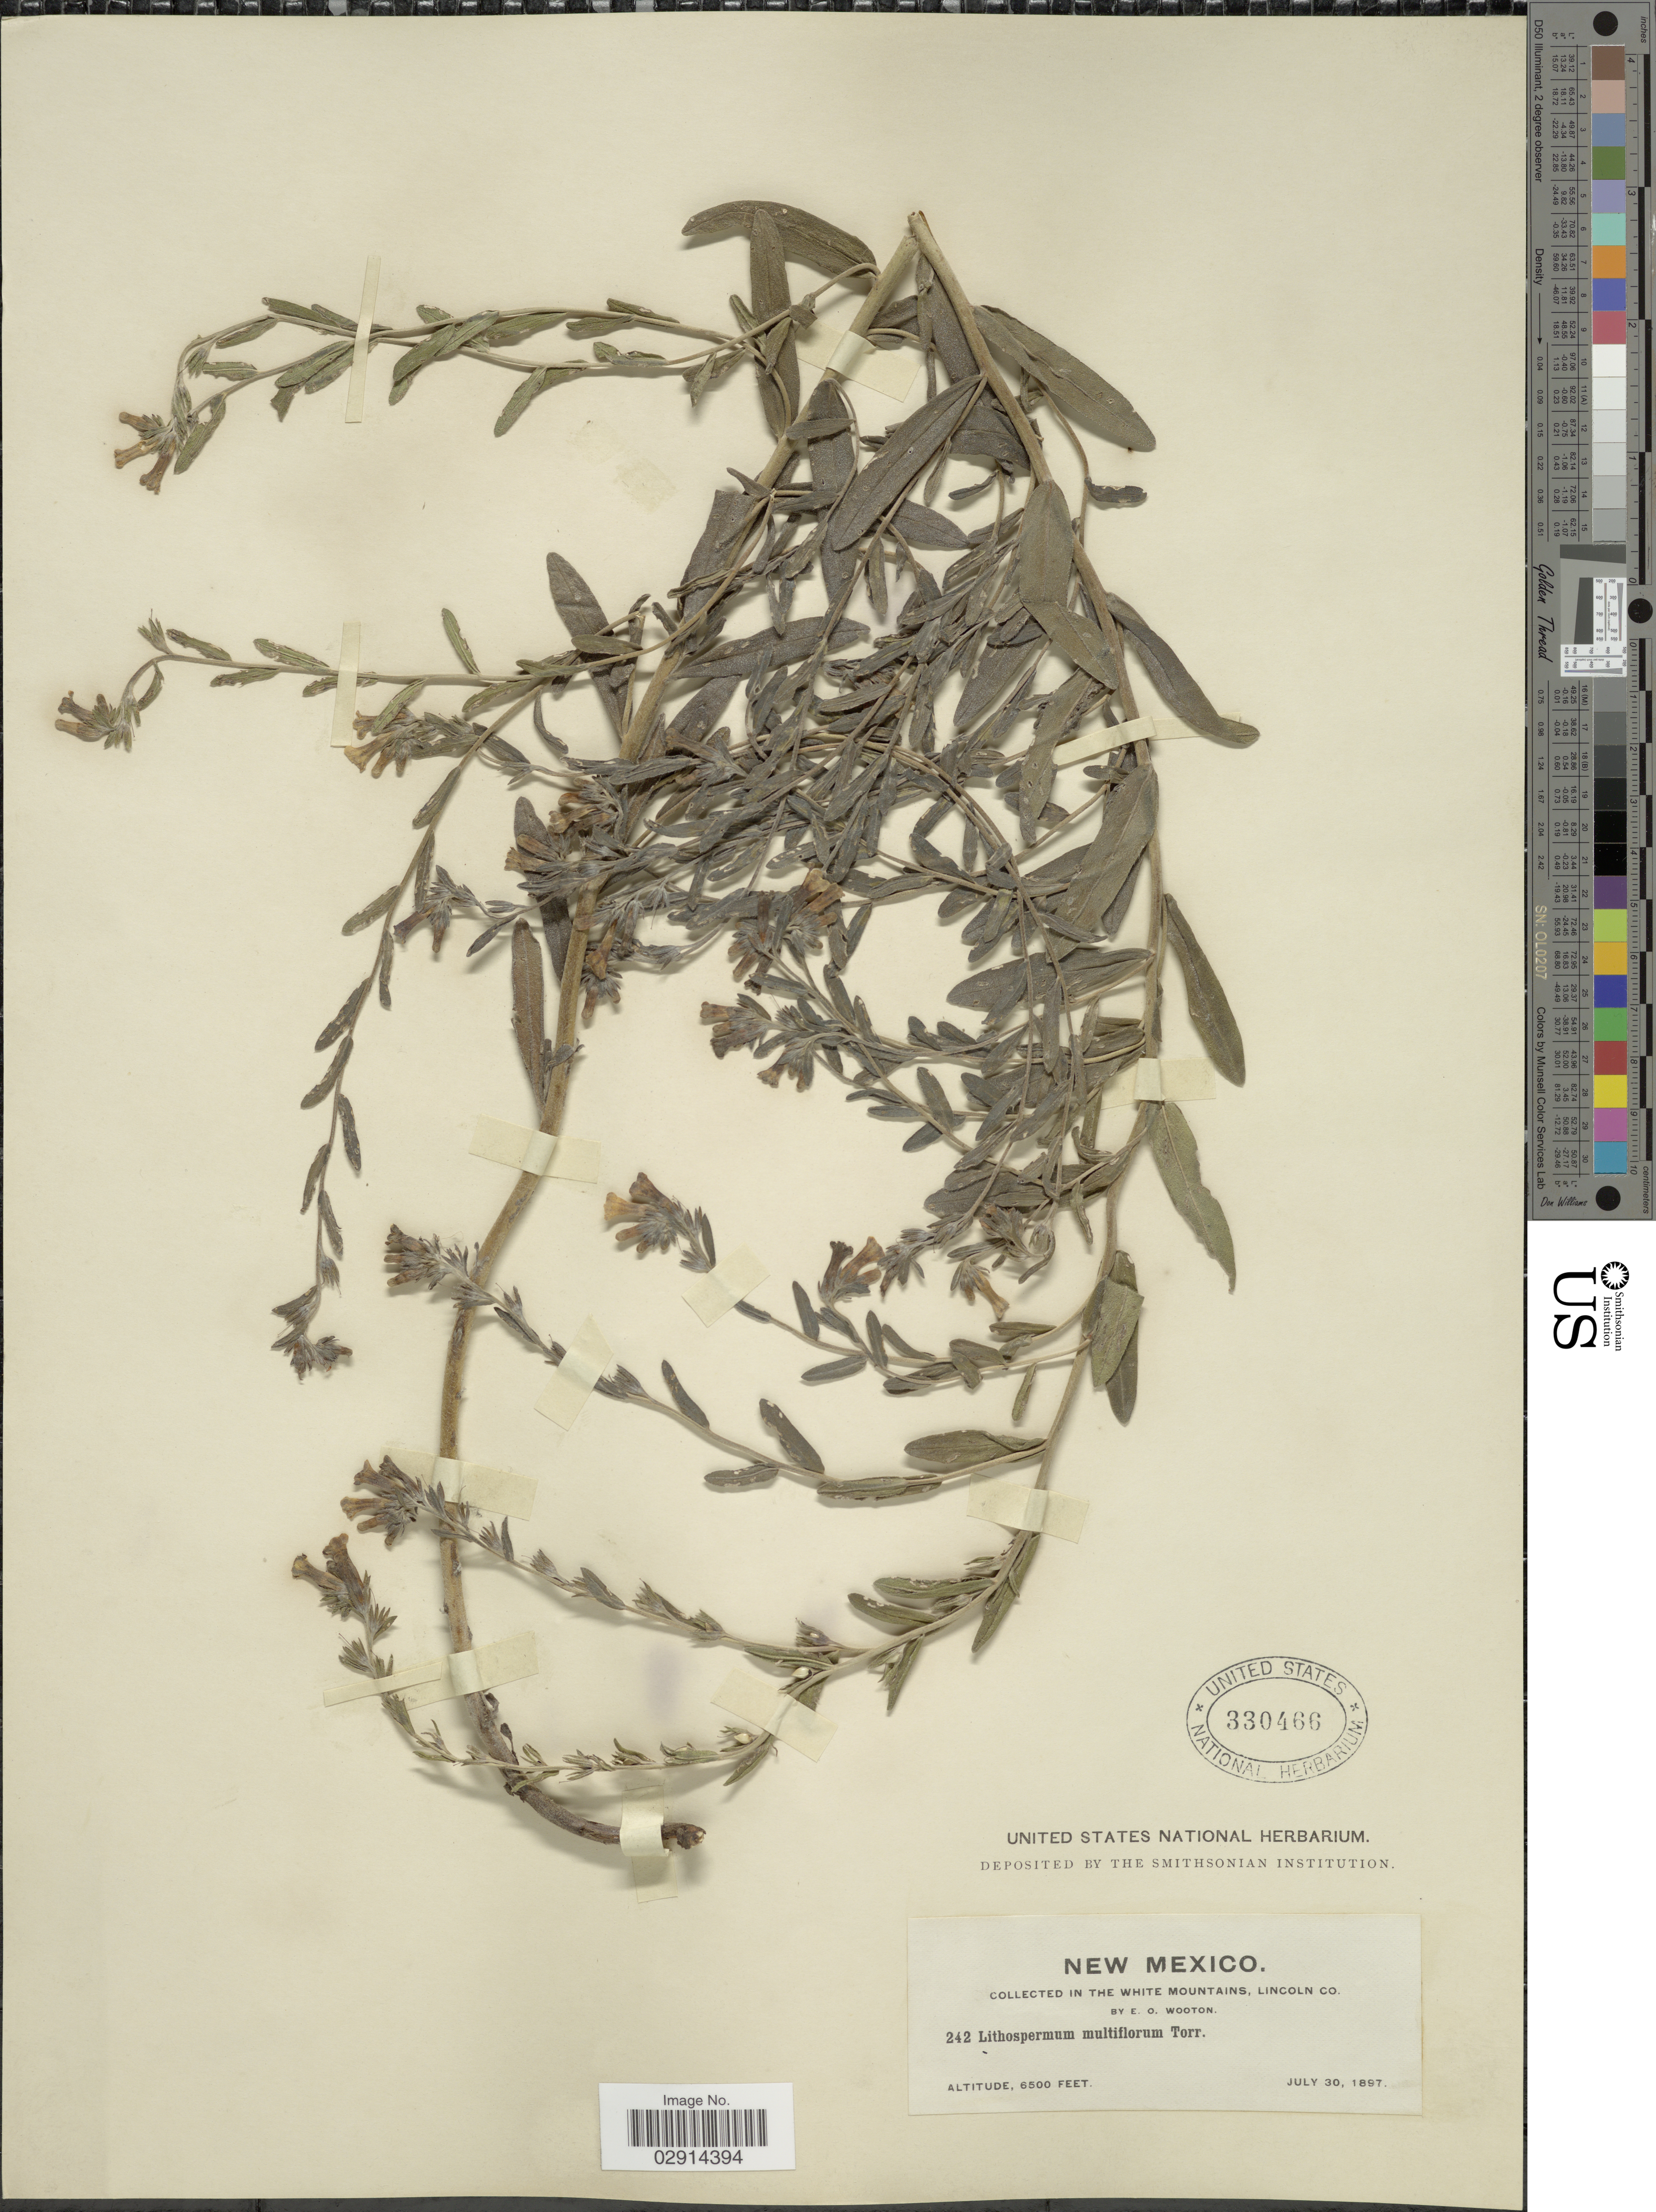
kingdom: Plantae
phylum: Tracheophyta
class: Magnoliopsida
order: Boraginales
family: Boraginaceae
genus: Lithospermum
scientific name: Lithospermum multiflorum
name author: Torr. ex A. Gray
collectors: E. O. Wooton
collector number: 242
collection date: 1897-07-30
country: United States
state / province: New Mexico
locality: In the White Mountains, Lincoln Co.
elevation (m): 1981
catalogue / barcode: US 330466